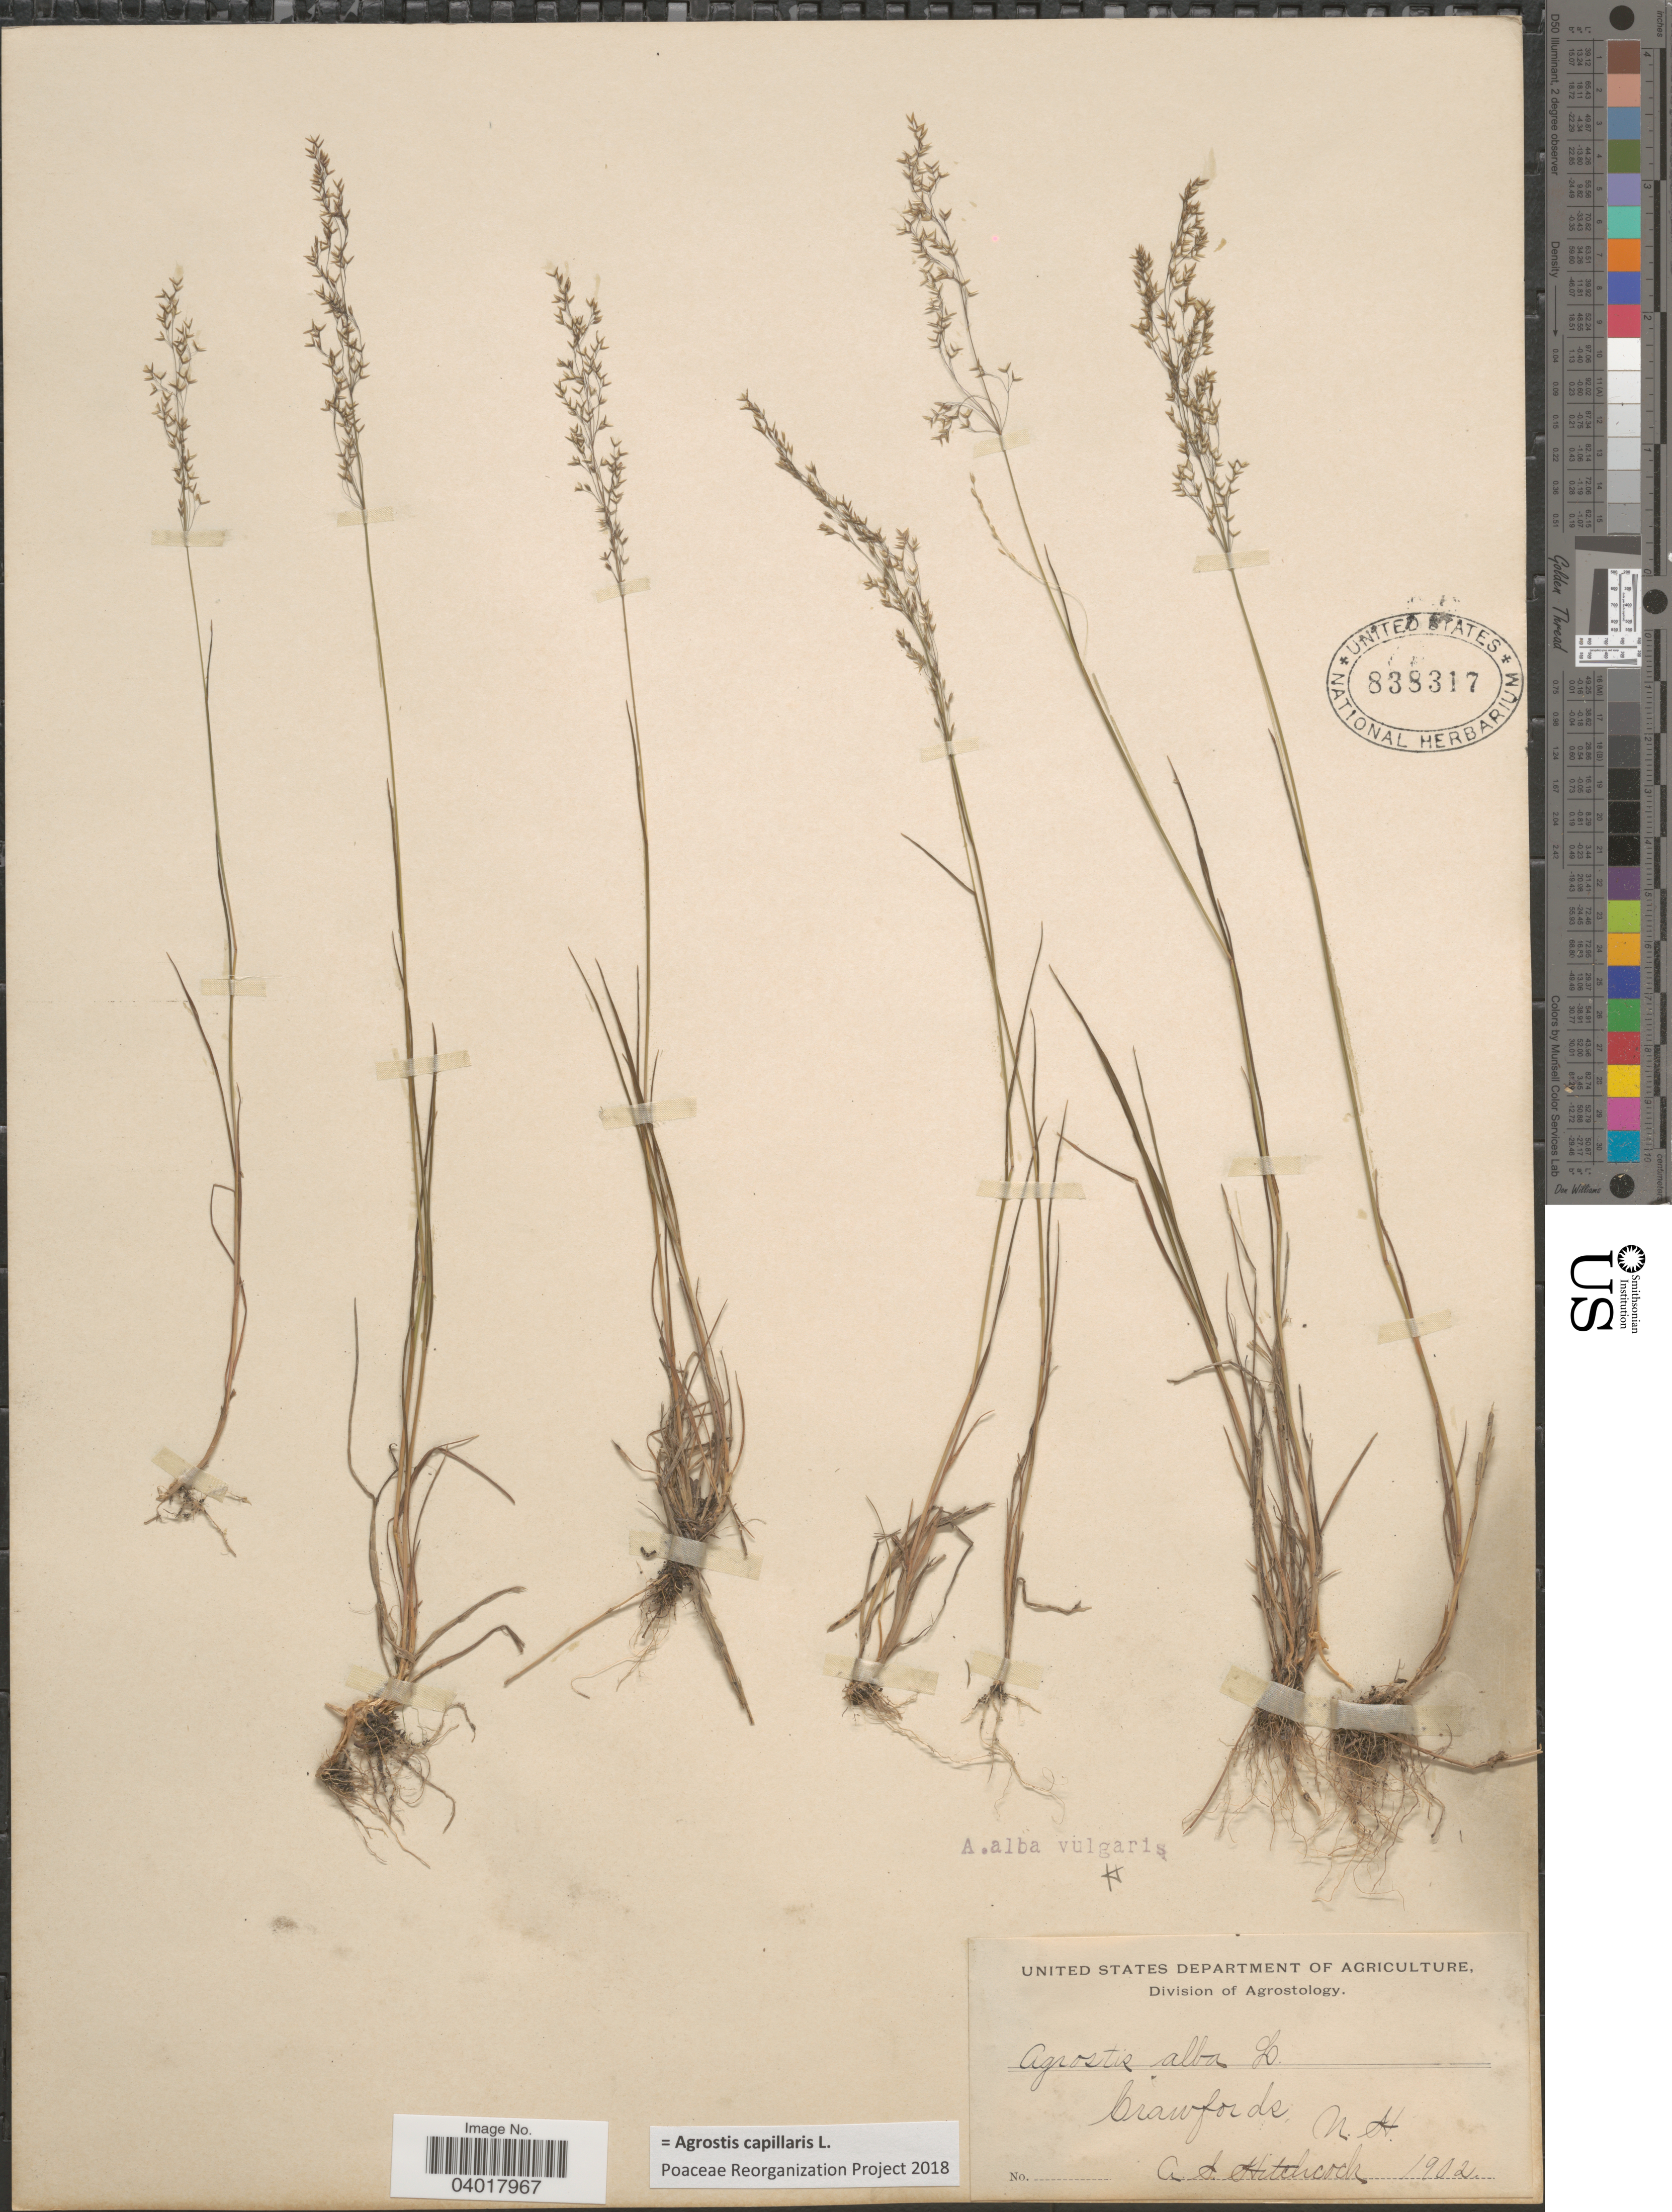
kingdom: Plantae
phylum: Tracheophyta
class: Liliopsida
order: Poales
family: Poaceae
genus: Agrostis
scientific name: Agrostis capillaris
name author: L.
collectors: A. S. Hitchcock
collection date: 1902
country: United States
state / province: New Hampshire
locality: Crawfords.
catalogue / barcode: US 838317